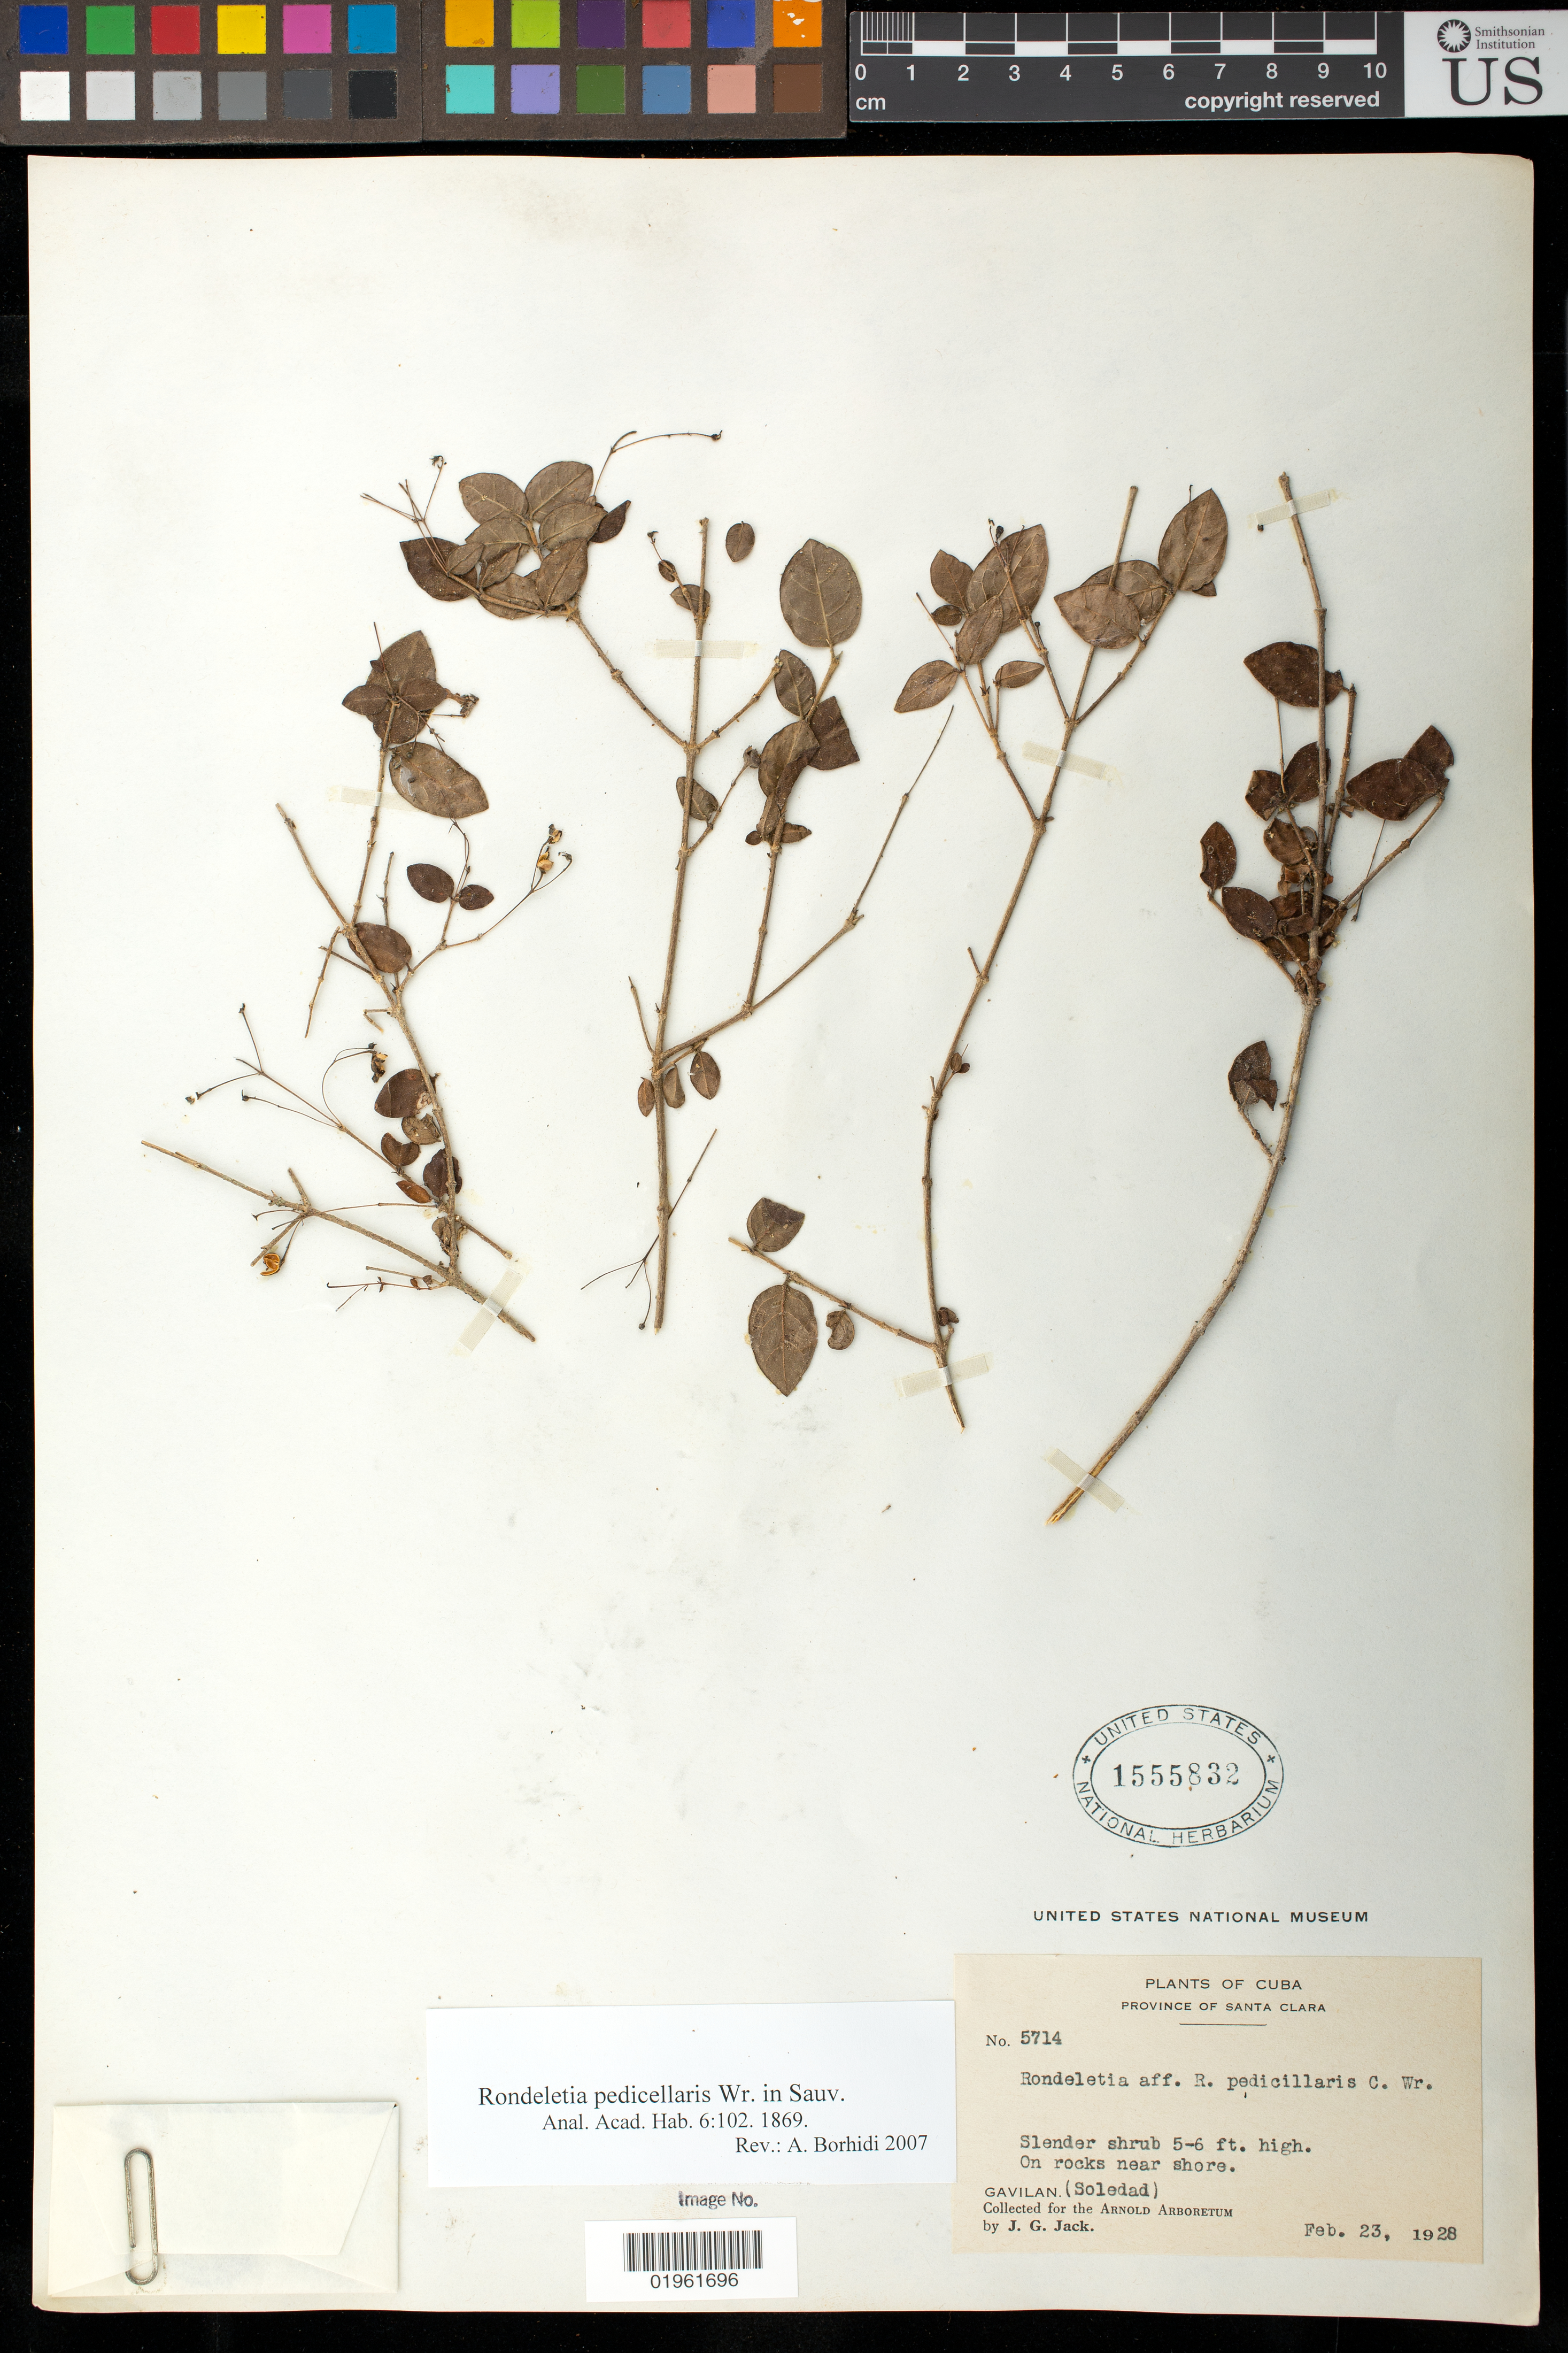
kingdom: Plantae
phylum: Tracheophyta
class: Magnoliopsida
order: Gentianales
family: Rubiaceae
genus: Rondeletia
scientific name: Rondeletia pedicellaris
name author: C. Wright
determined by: Borhidi, Attila L.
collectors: J. G. Jack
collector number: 5714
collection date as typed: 23 Feb 1928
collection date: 1928-02-23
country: Cuba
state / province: Cienfuegos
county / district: Santa Clara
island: Cuba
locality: Gavilan, Soledad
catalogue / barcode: US 1555832